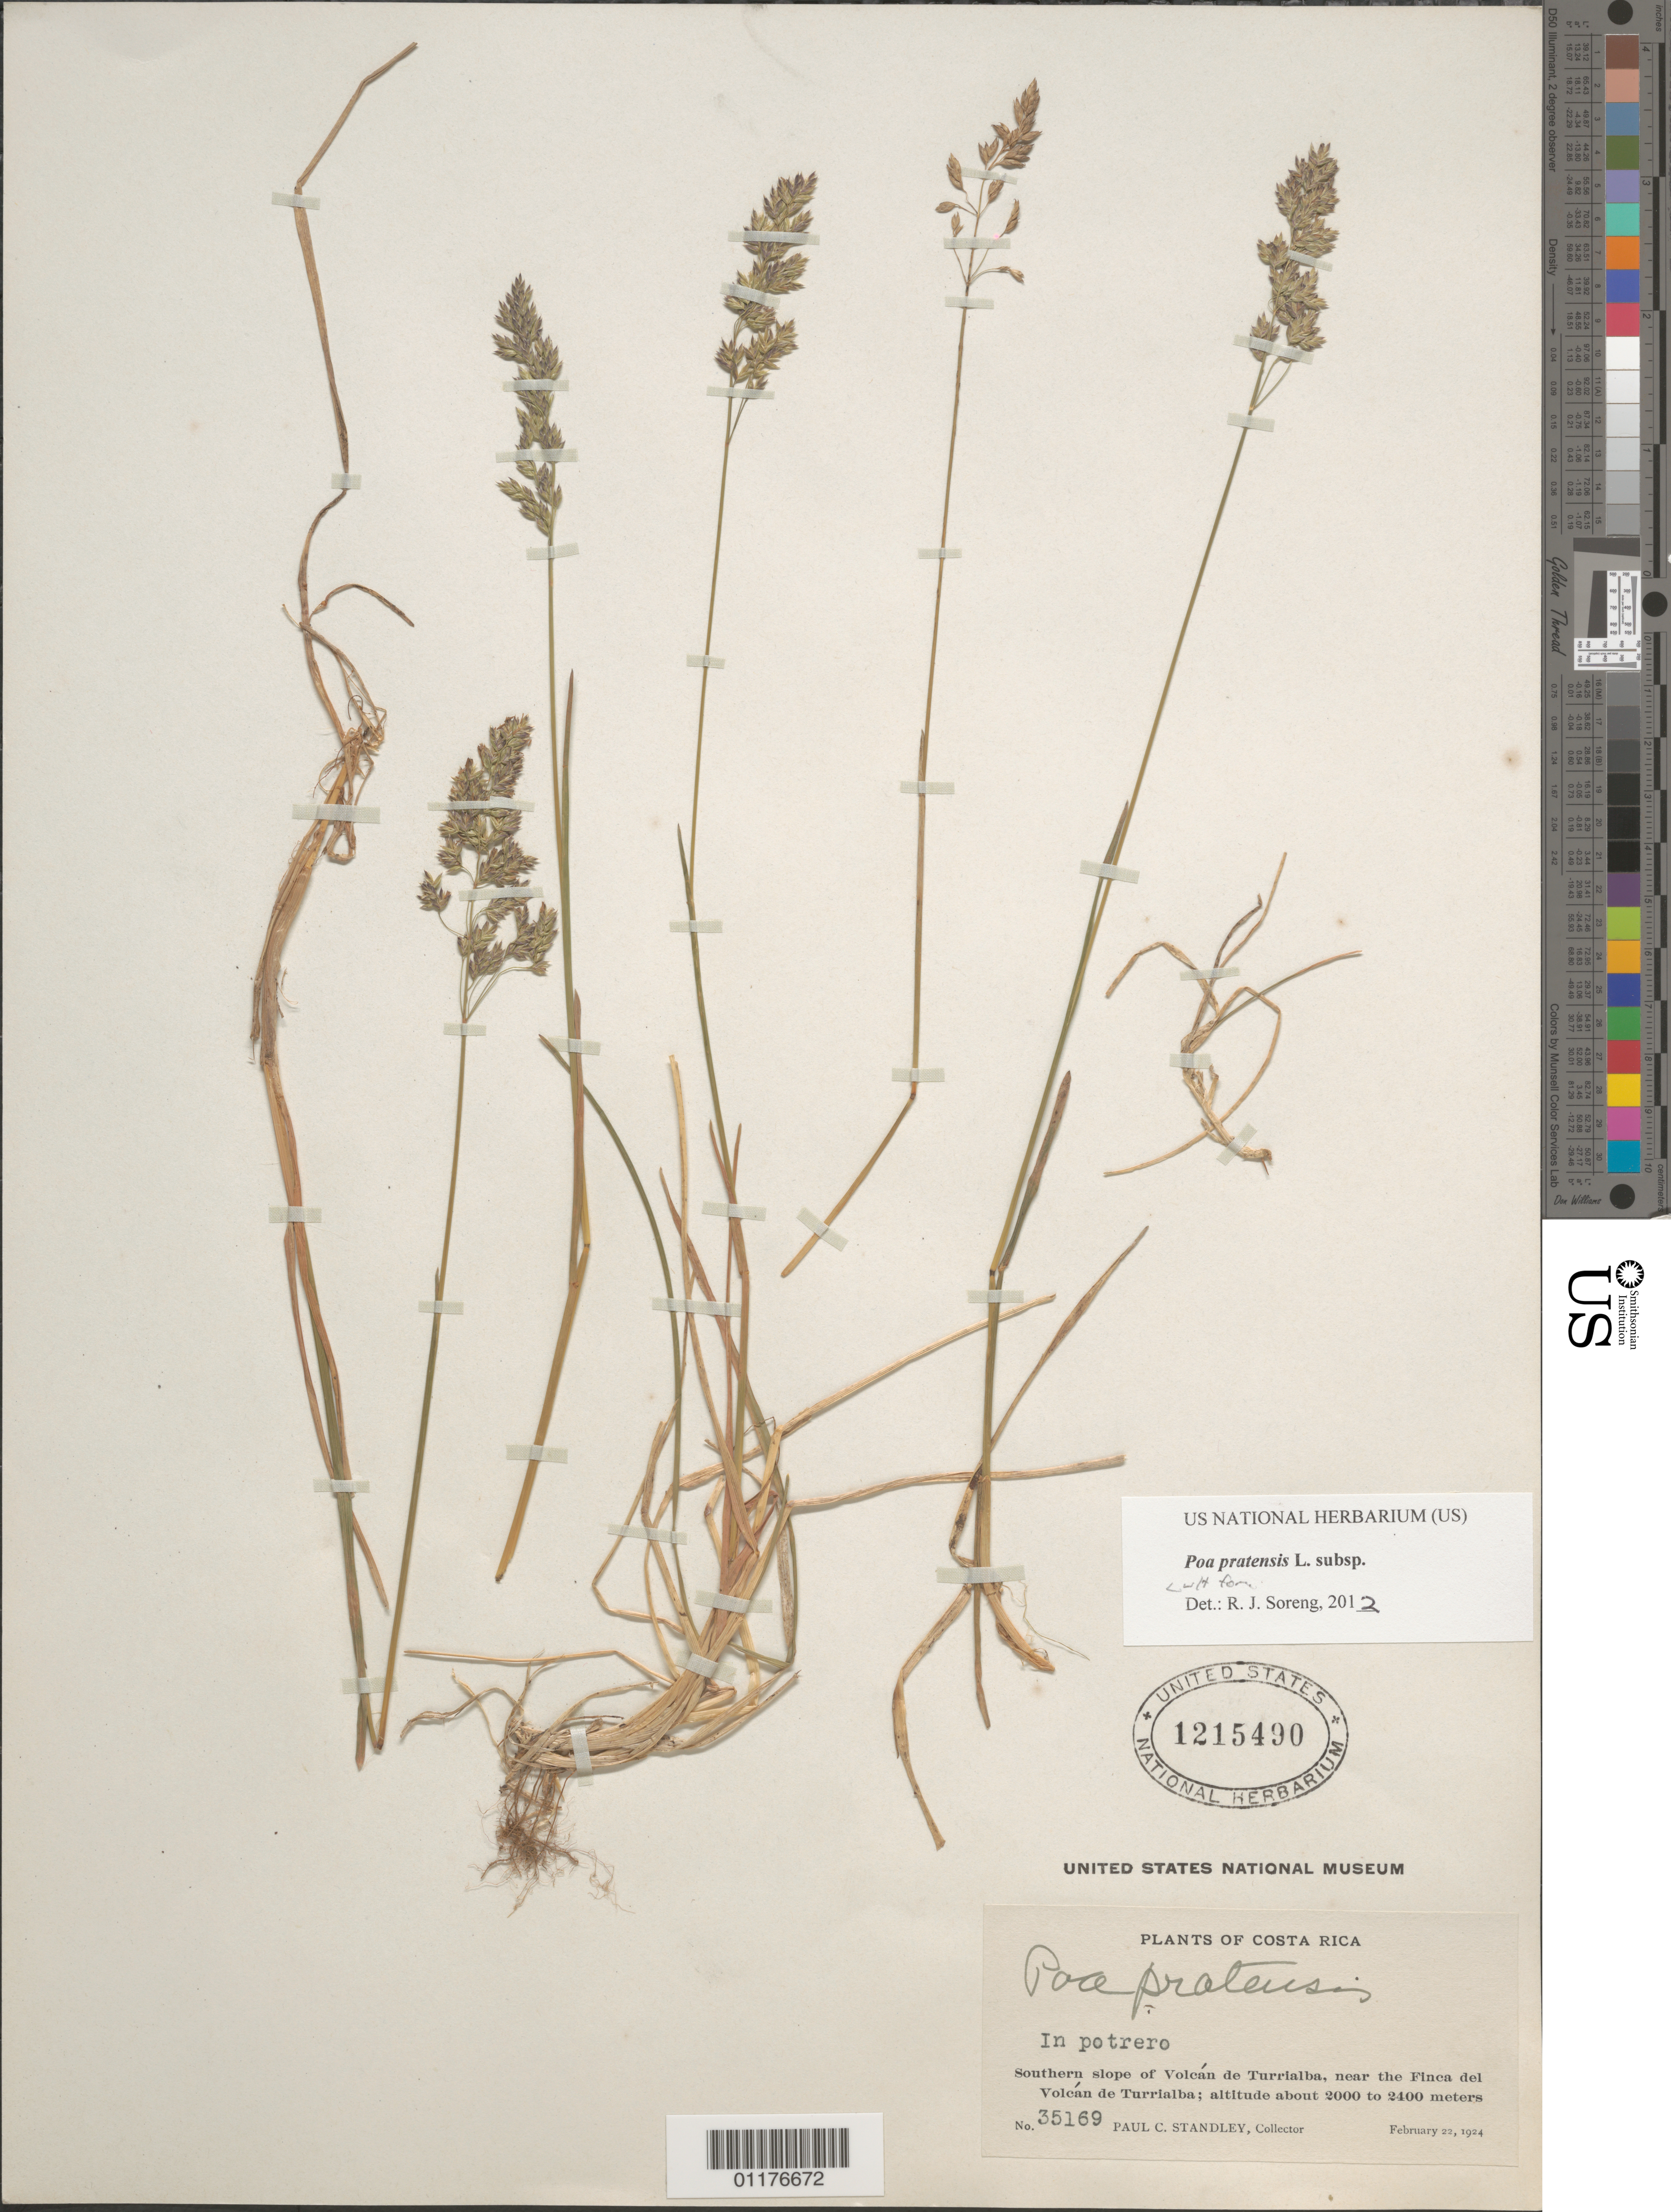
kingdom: Plantae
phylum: Tracheophyta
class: Liliopsida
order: Poales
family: Poaceae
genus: Poa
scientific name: Poa pratensis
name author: L.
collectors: P. C. Standley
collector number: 35169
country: Costa Rica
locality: Southern slope of Volcan de Turrialba, near the Finvca del Volcan de Turrialba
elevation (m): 2000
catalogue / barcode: US 1215490